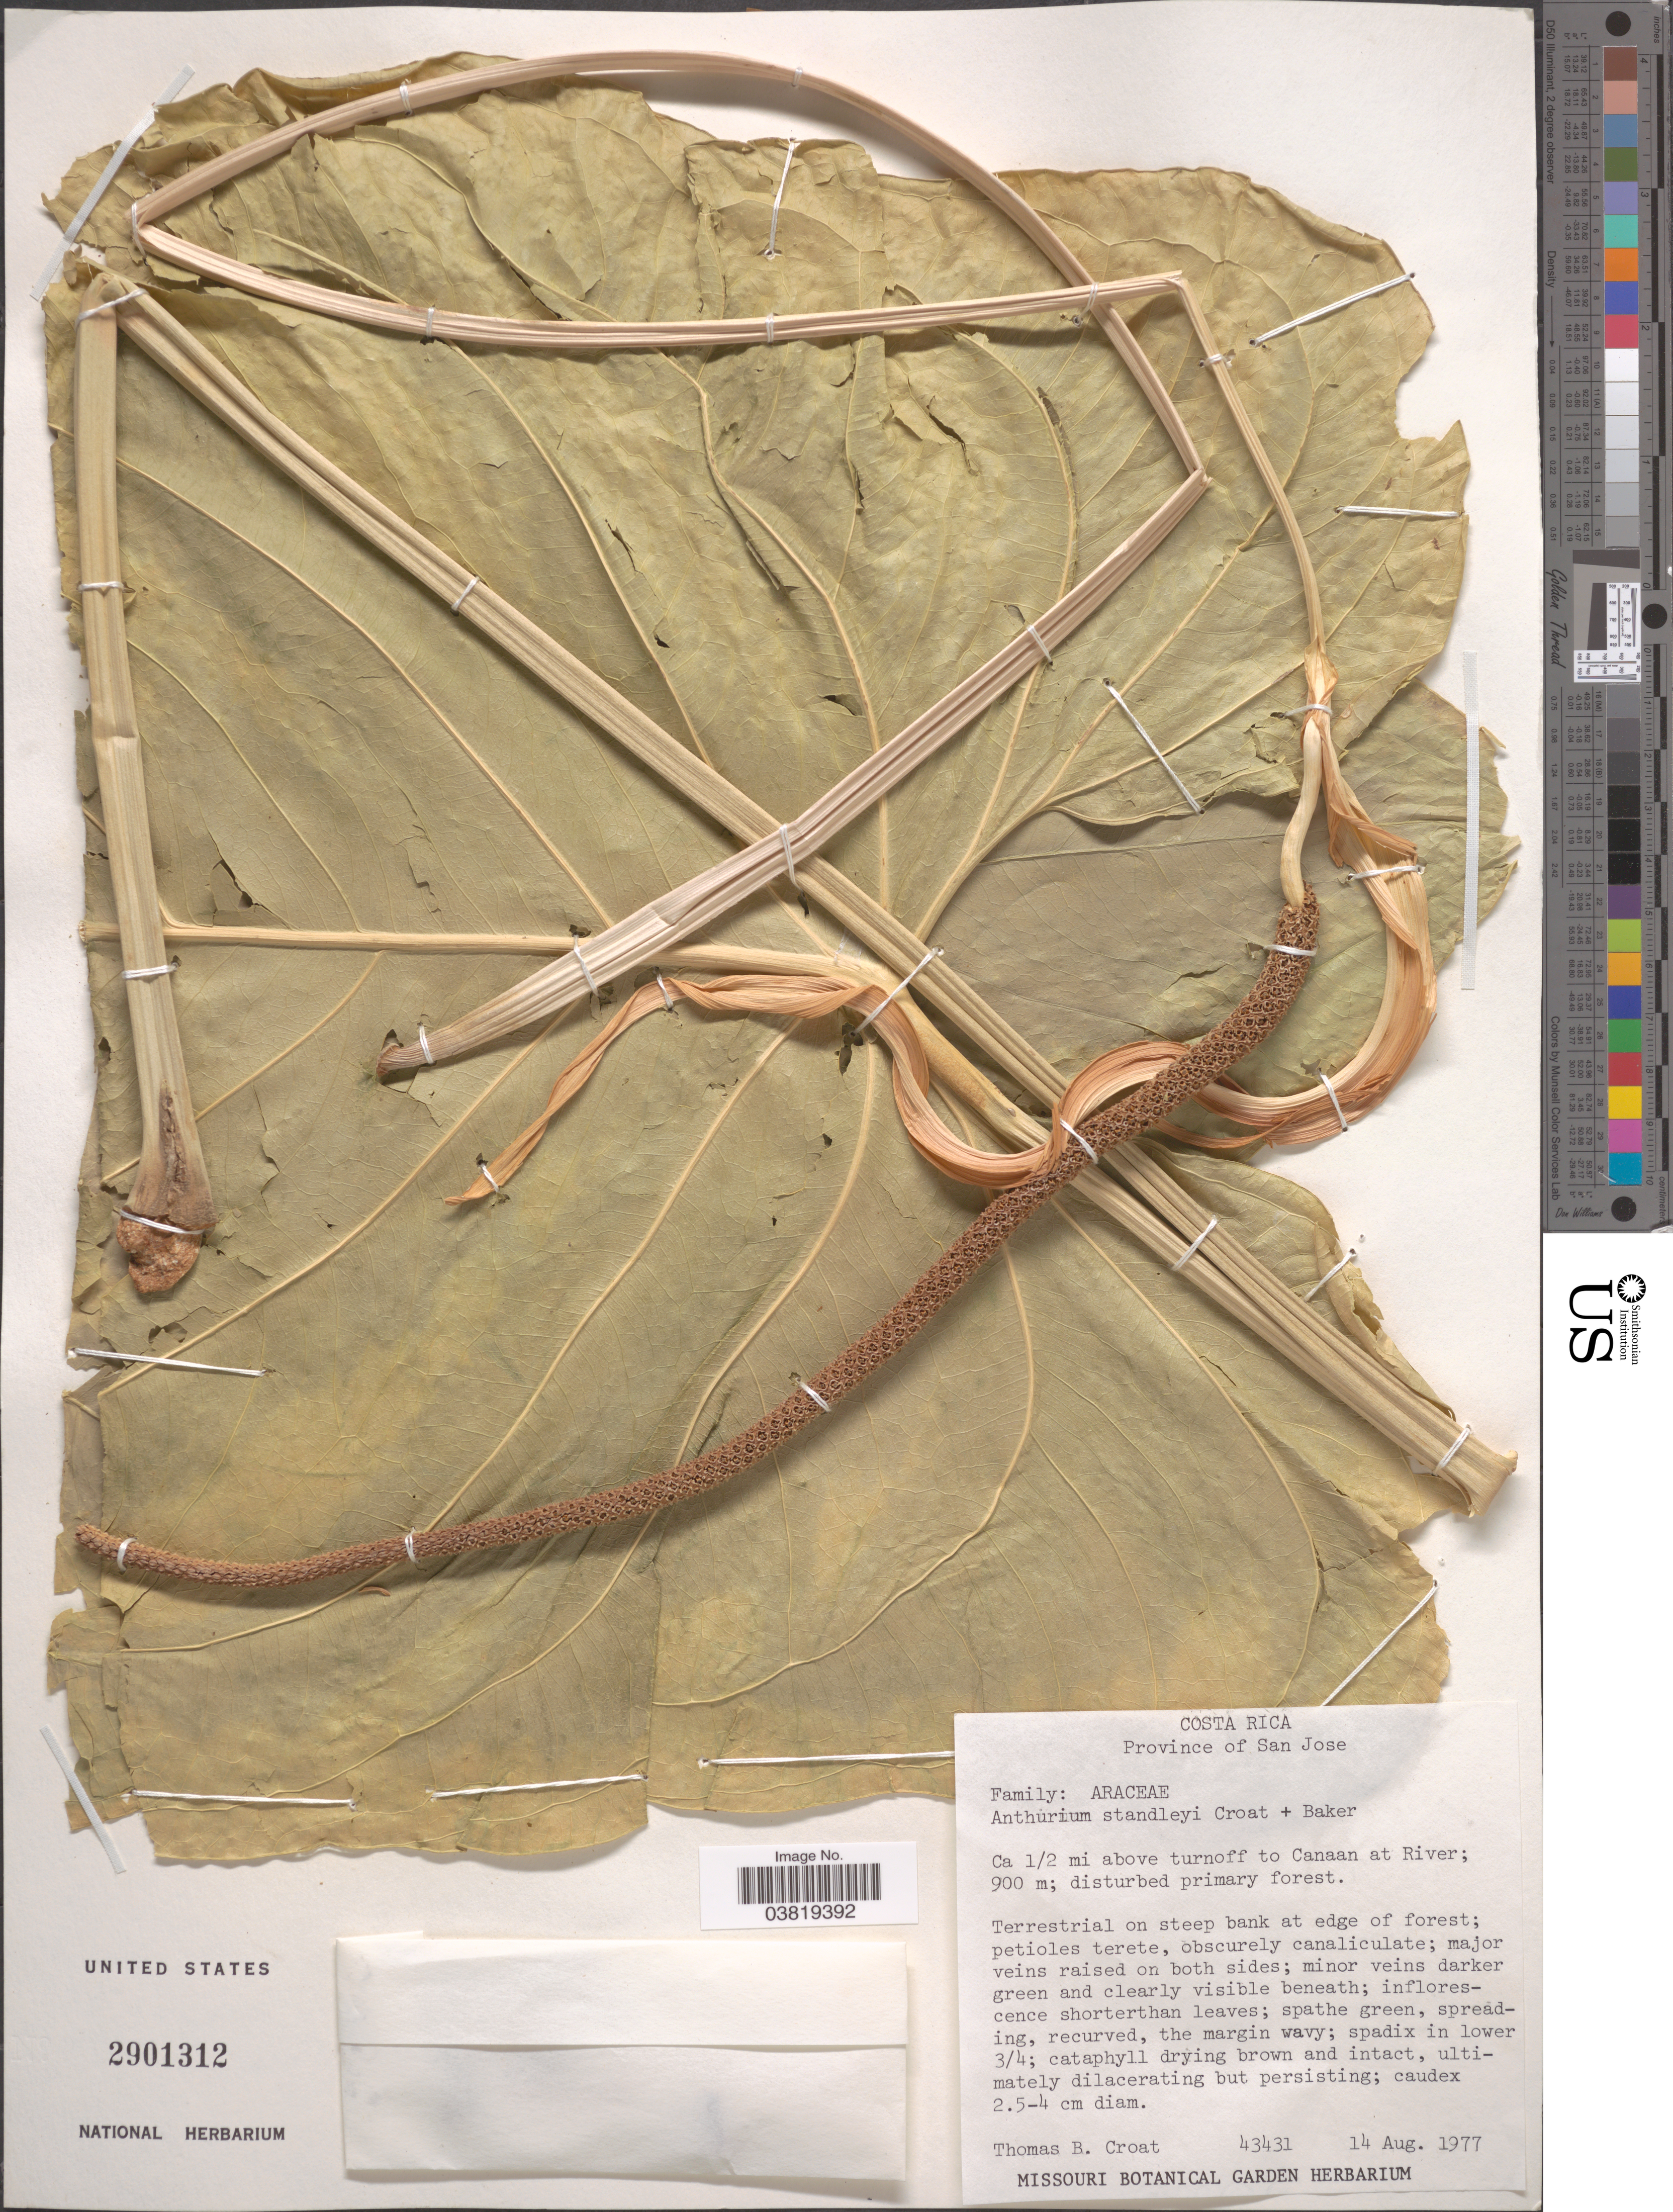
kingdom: Plantae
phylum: Tracheophyta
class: Liliopsida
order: Alismatales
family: Araceae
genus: Anthurium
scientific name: Anthurium standleyi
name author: Croat & R.A. Baker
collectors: T. B. Croat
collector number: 43431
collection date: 1977-08-14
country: Costa Rica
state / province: San José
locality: Ca 1/2 mi above turnoff to Canaan at River.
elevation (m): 900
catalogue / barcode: US 2901312